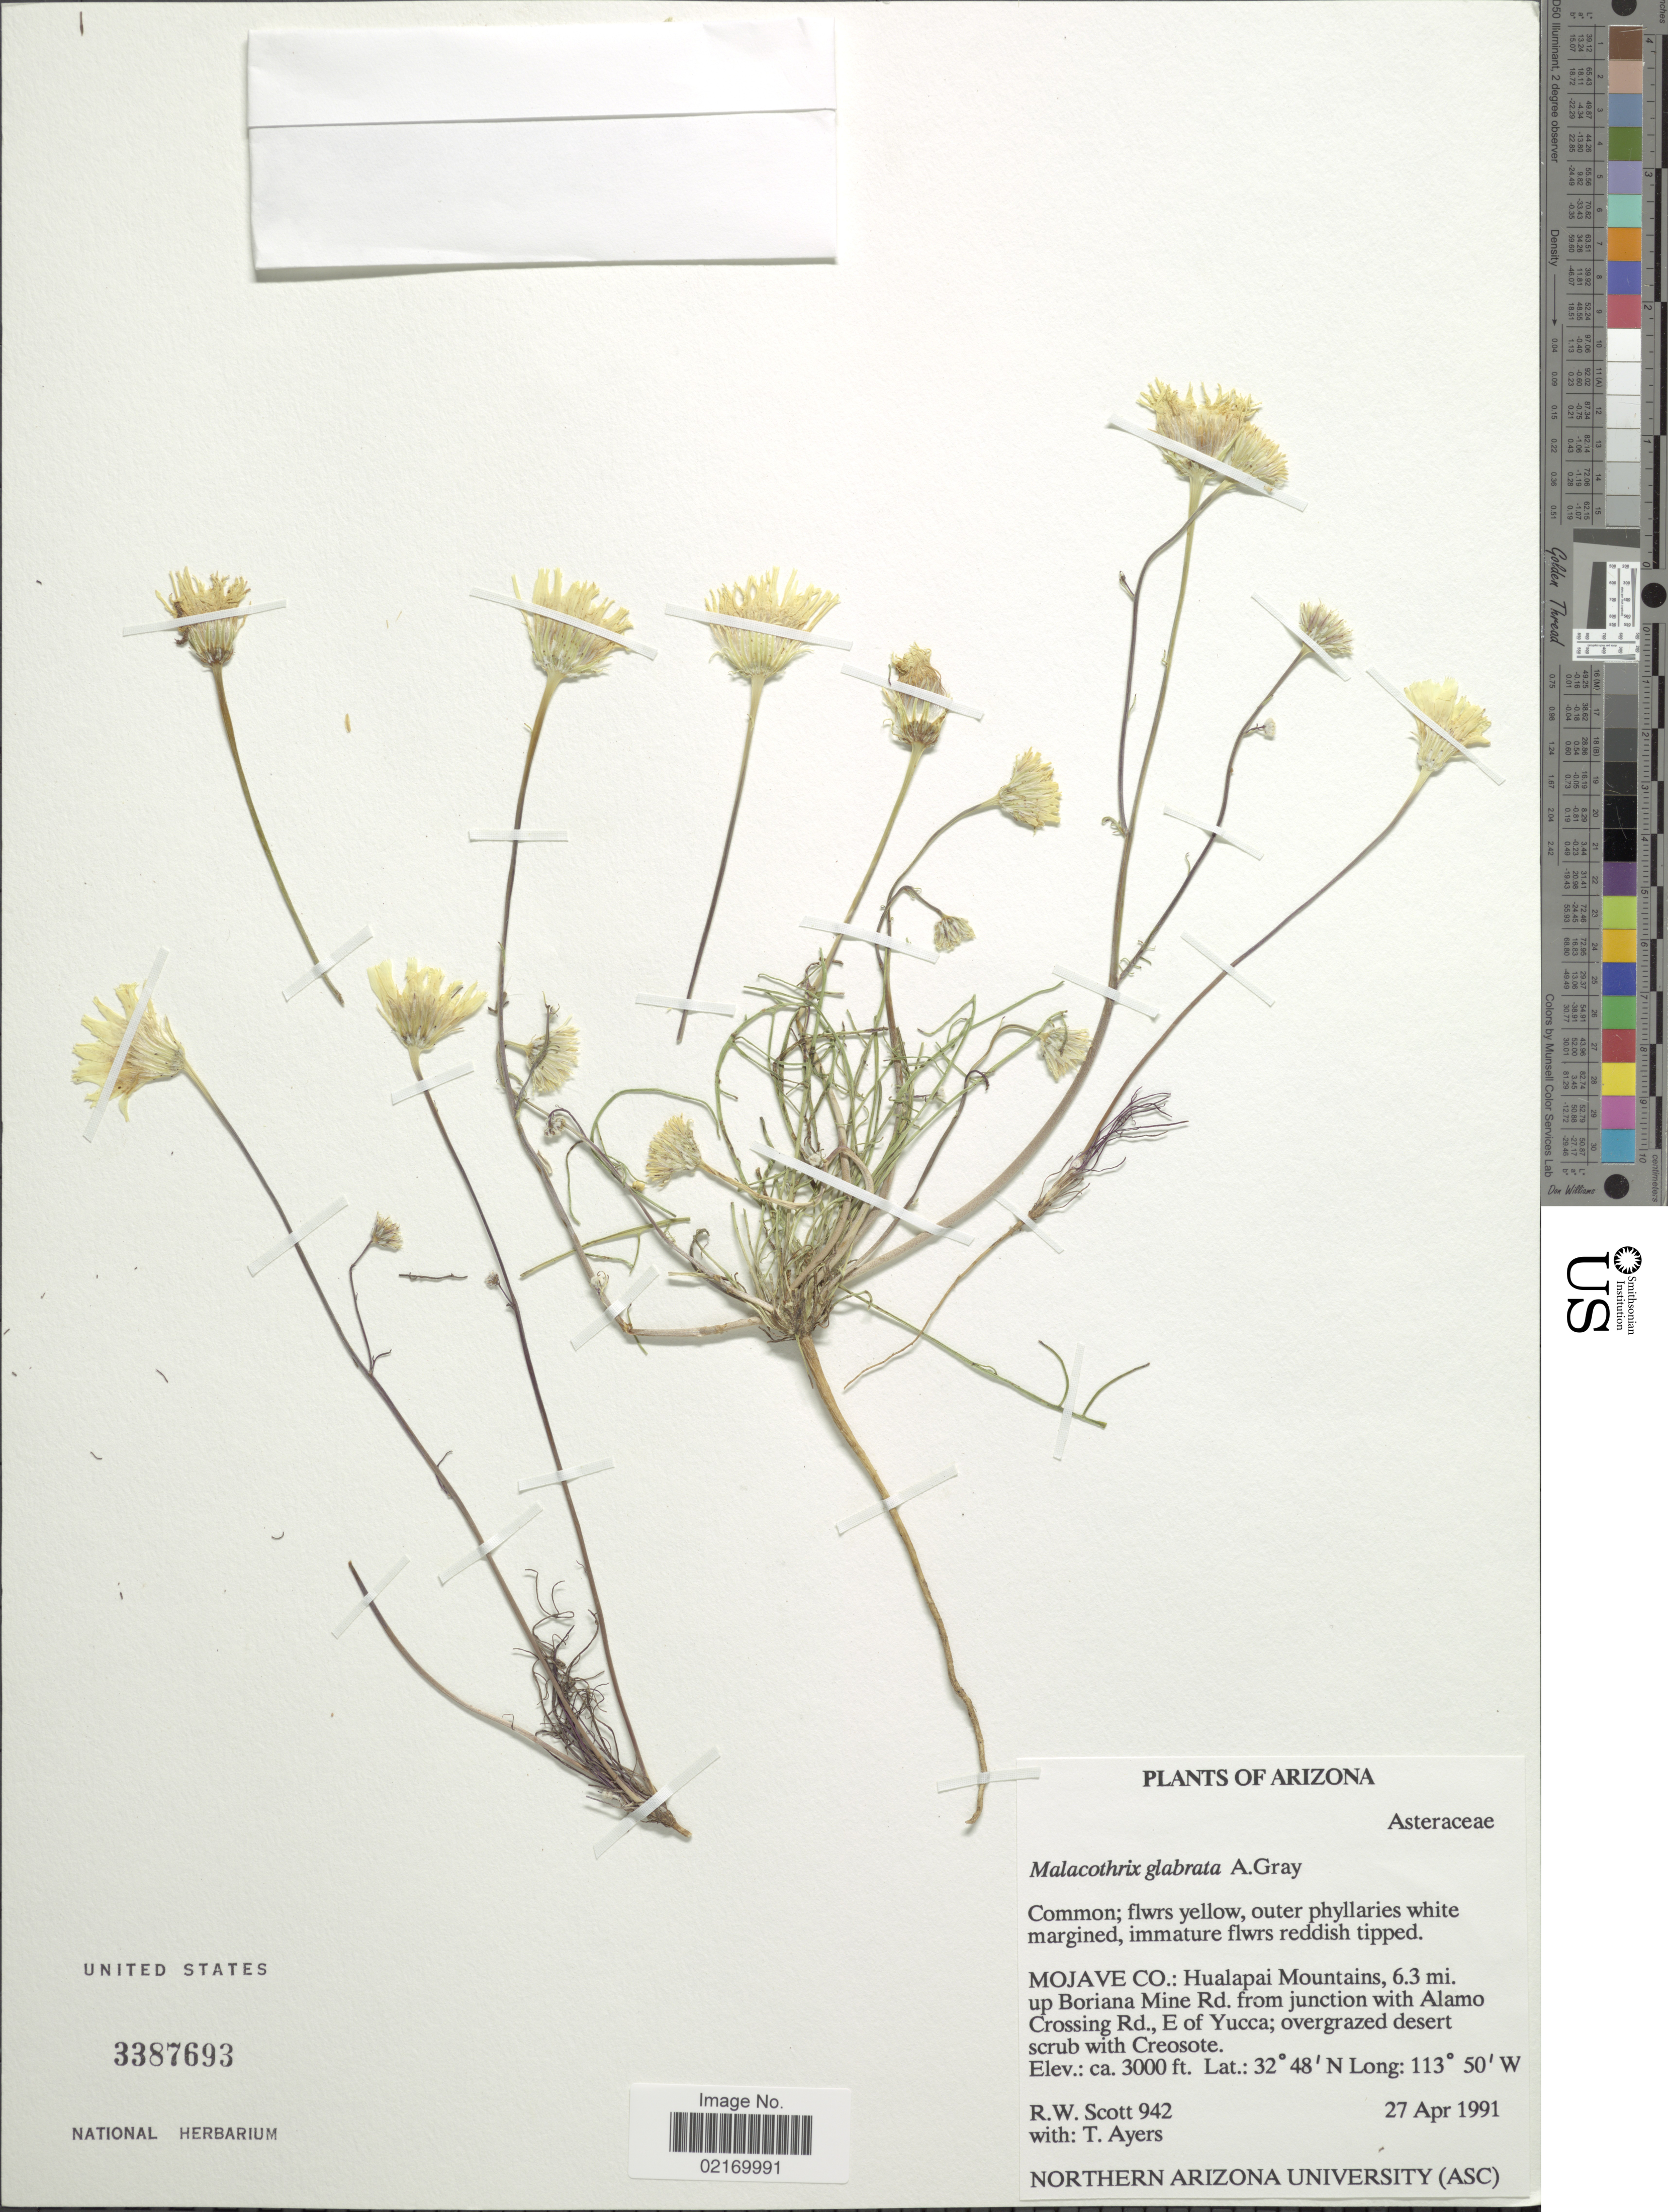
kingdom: Plantae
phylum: Tracheophyta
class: Magnoliopsida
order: Asterales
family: Asteraceae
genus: Malacothrix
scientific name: Malacothrix glabrata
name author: (A. Gray ex D.C. Eaton) A. Gray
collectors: R. W. Scott & T. J. Ayers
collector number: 942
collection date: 1991-03-27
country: United States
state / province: Arizona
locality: Mojave Co.: Hualapai Mountains, 6.3 mi. up Boriana Mine Rd. from junction with Alamo Crossing Rd., E of Yucca; overgrazed desert scrub with Creosote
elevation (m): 914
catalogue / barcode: US 3387693